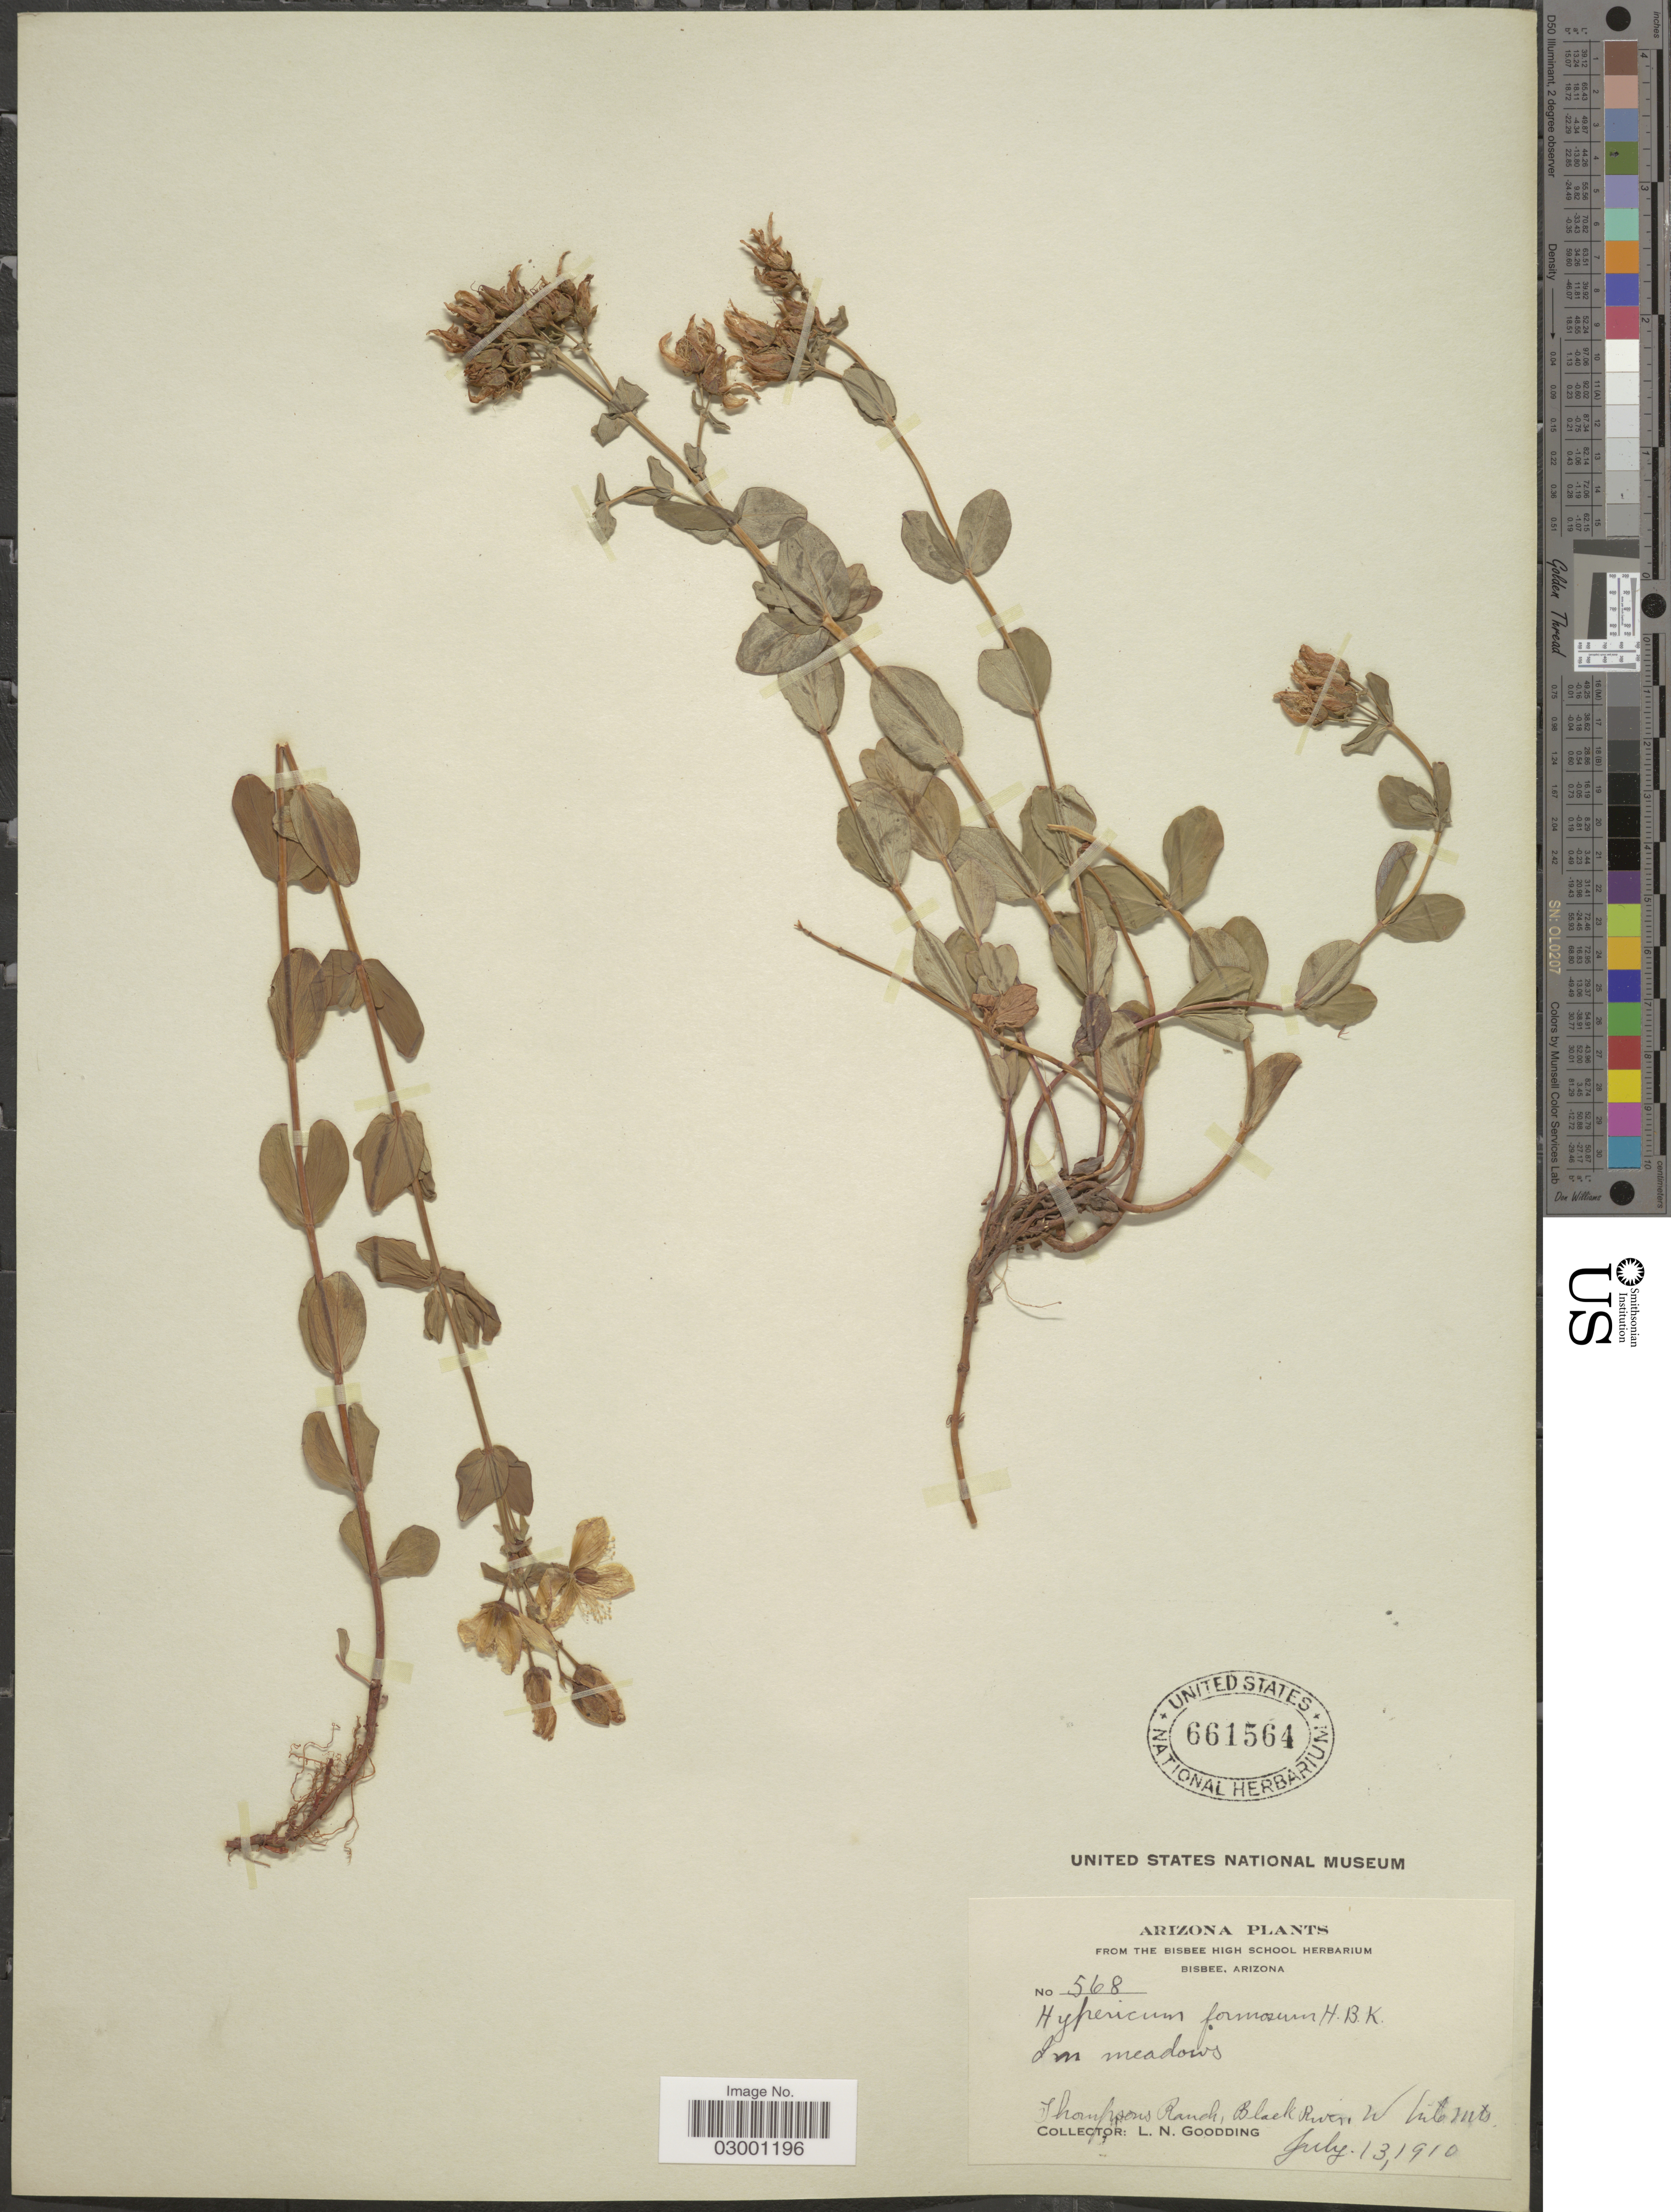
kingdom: Plantae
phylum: Tracheophyta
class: Magnoliopsida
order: Malpighiales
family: Hypericaceae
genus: Hypericum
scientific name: Hypericum formosum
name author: Kunth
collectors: L. N. Goodding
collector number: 568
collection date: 1910-07-13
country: United States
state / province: Arizona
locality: Thompson Ranch, Black River, White Mts.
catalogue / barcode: US 661564